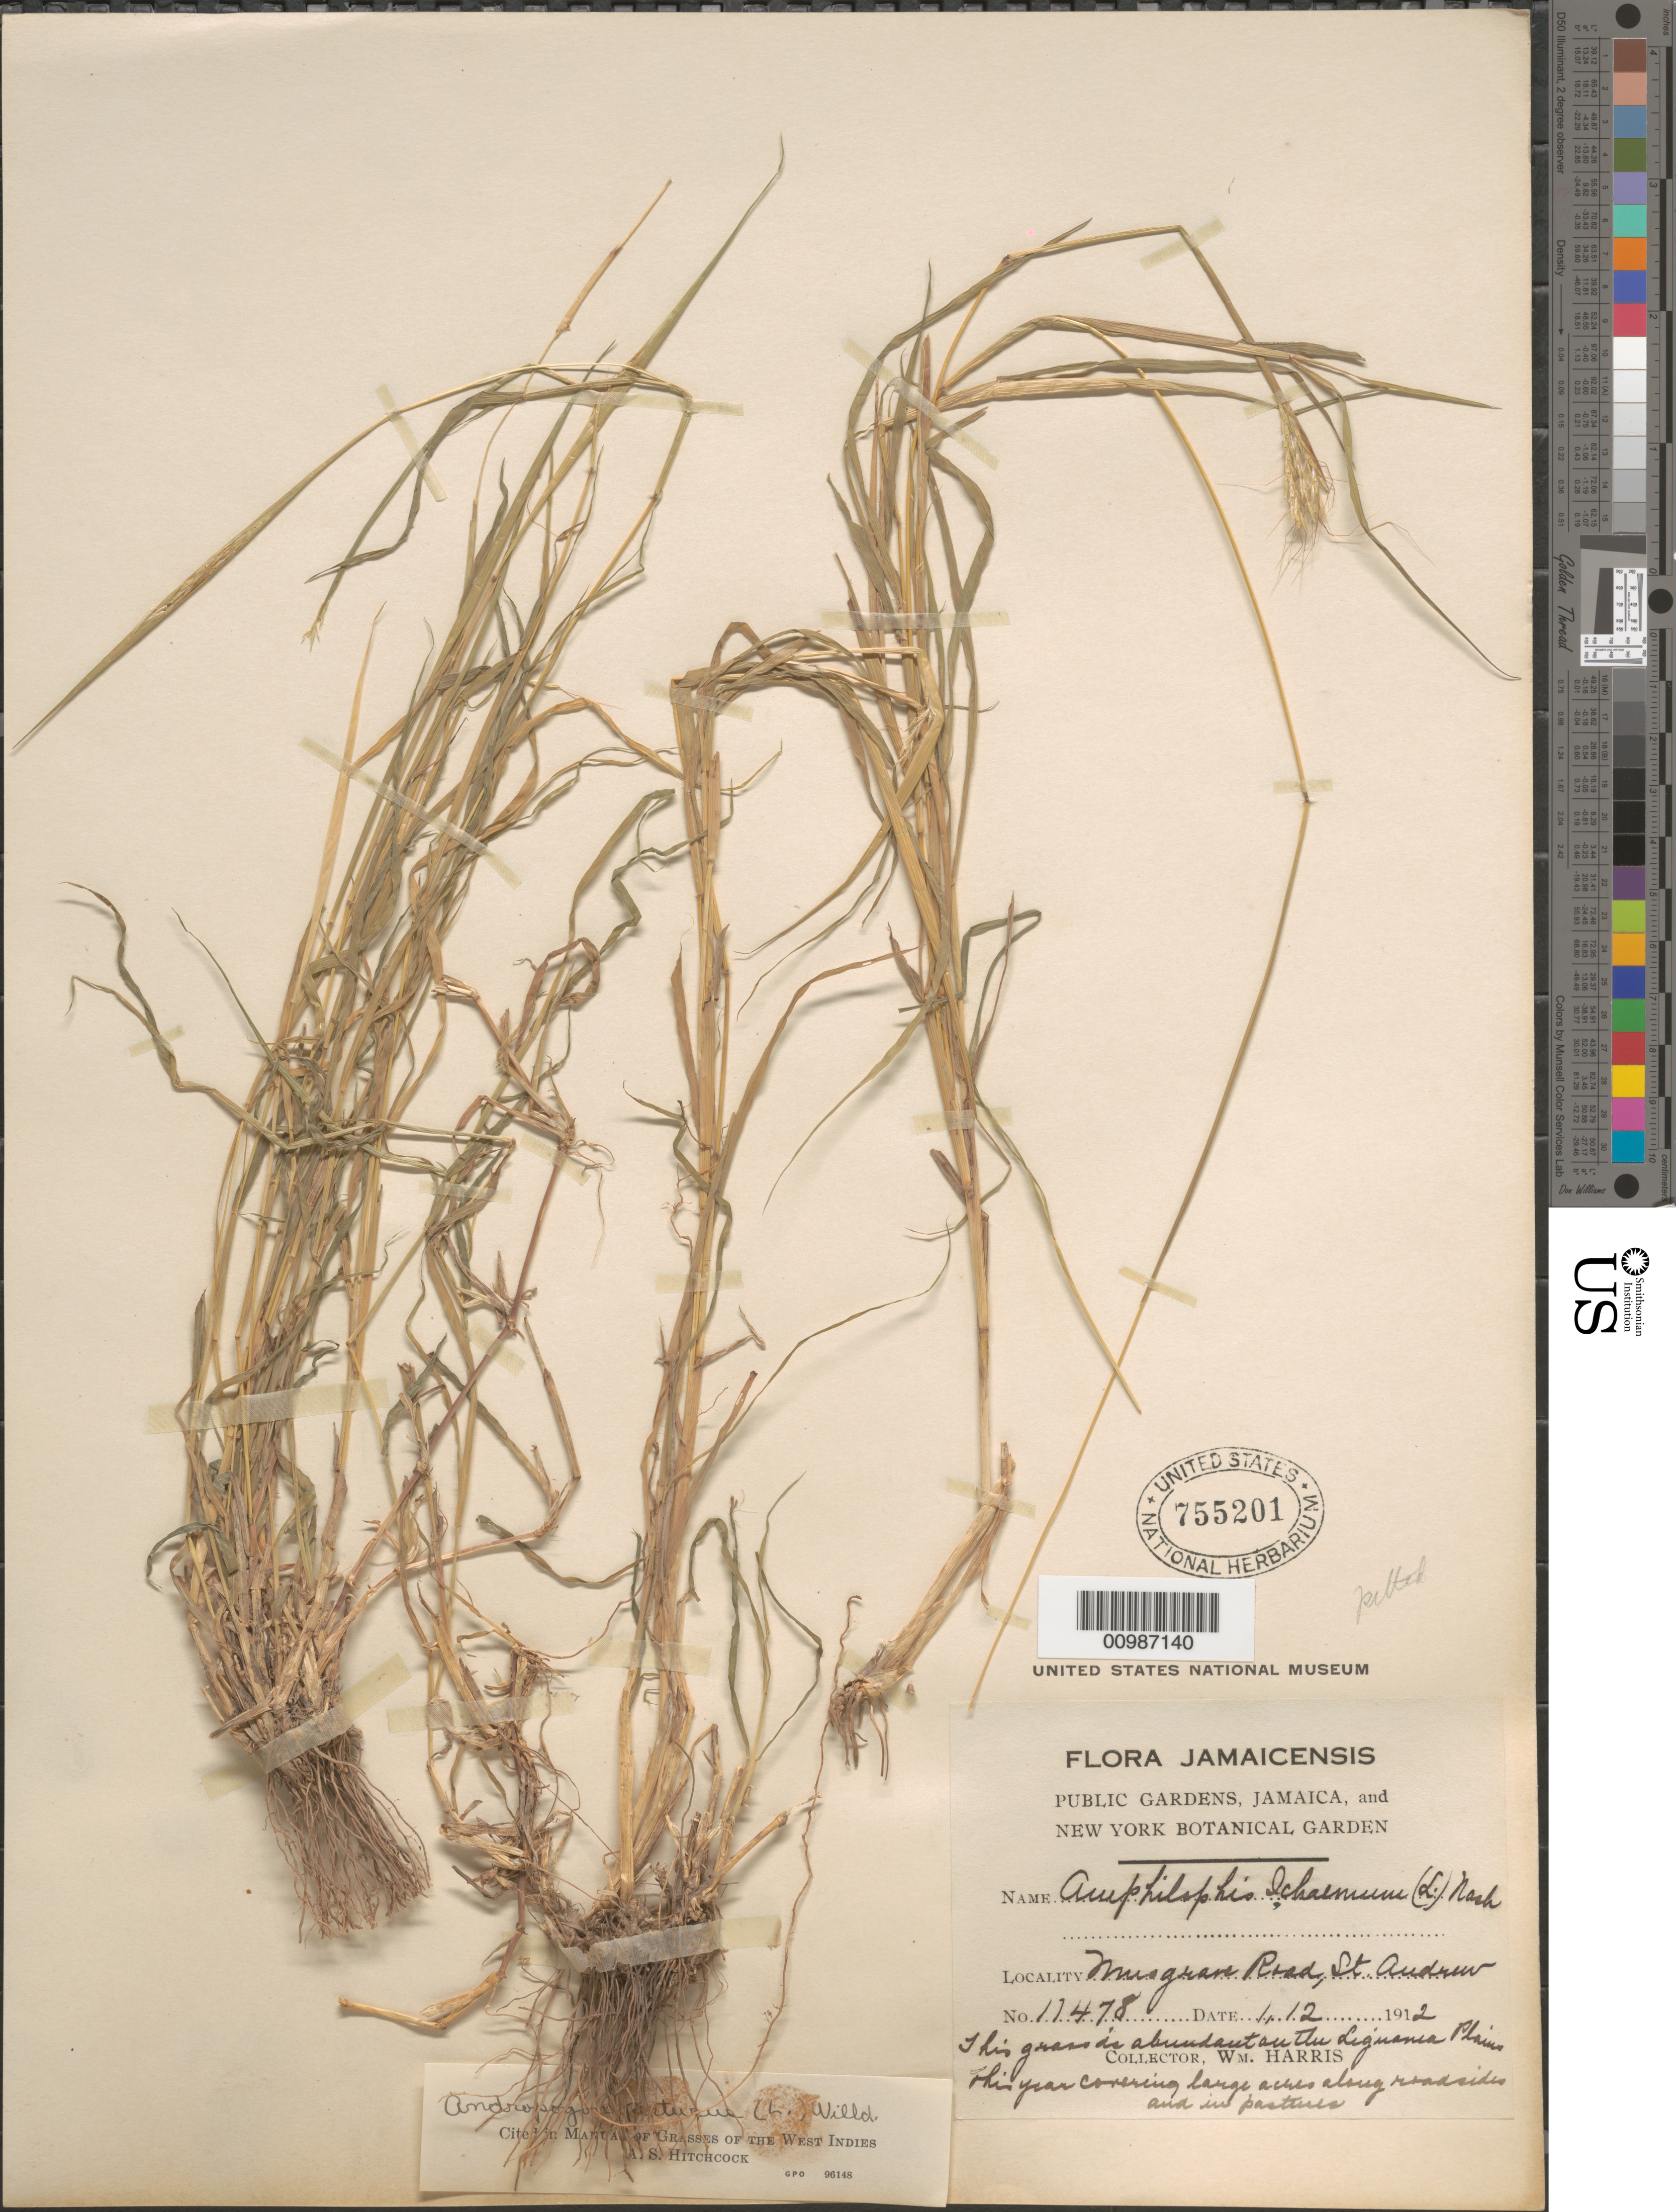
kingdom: Plantae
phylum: Tracheophyta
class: Liliopsida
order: Poales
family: Poaceae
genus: Andropogon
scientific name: Andropogon pertusus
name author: (L.) Willd.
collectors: W. H. Harris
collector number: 11478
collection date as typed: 12 Jan 1912 or 01 Dec 1912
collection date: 1912-01-12 or 1912-12-01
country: Jamaica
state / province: Saint Andrew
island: Jamaica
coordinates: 0 N, 0 E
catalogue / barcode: US 755201